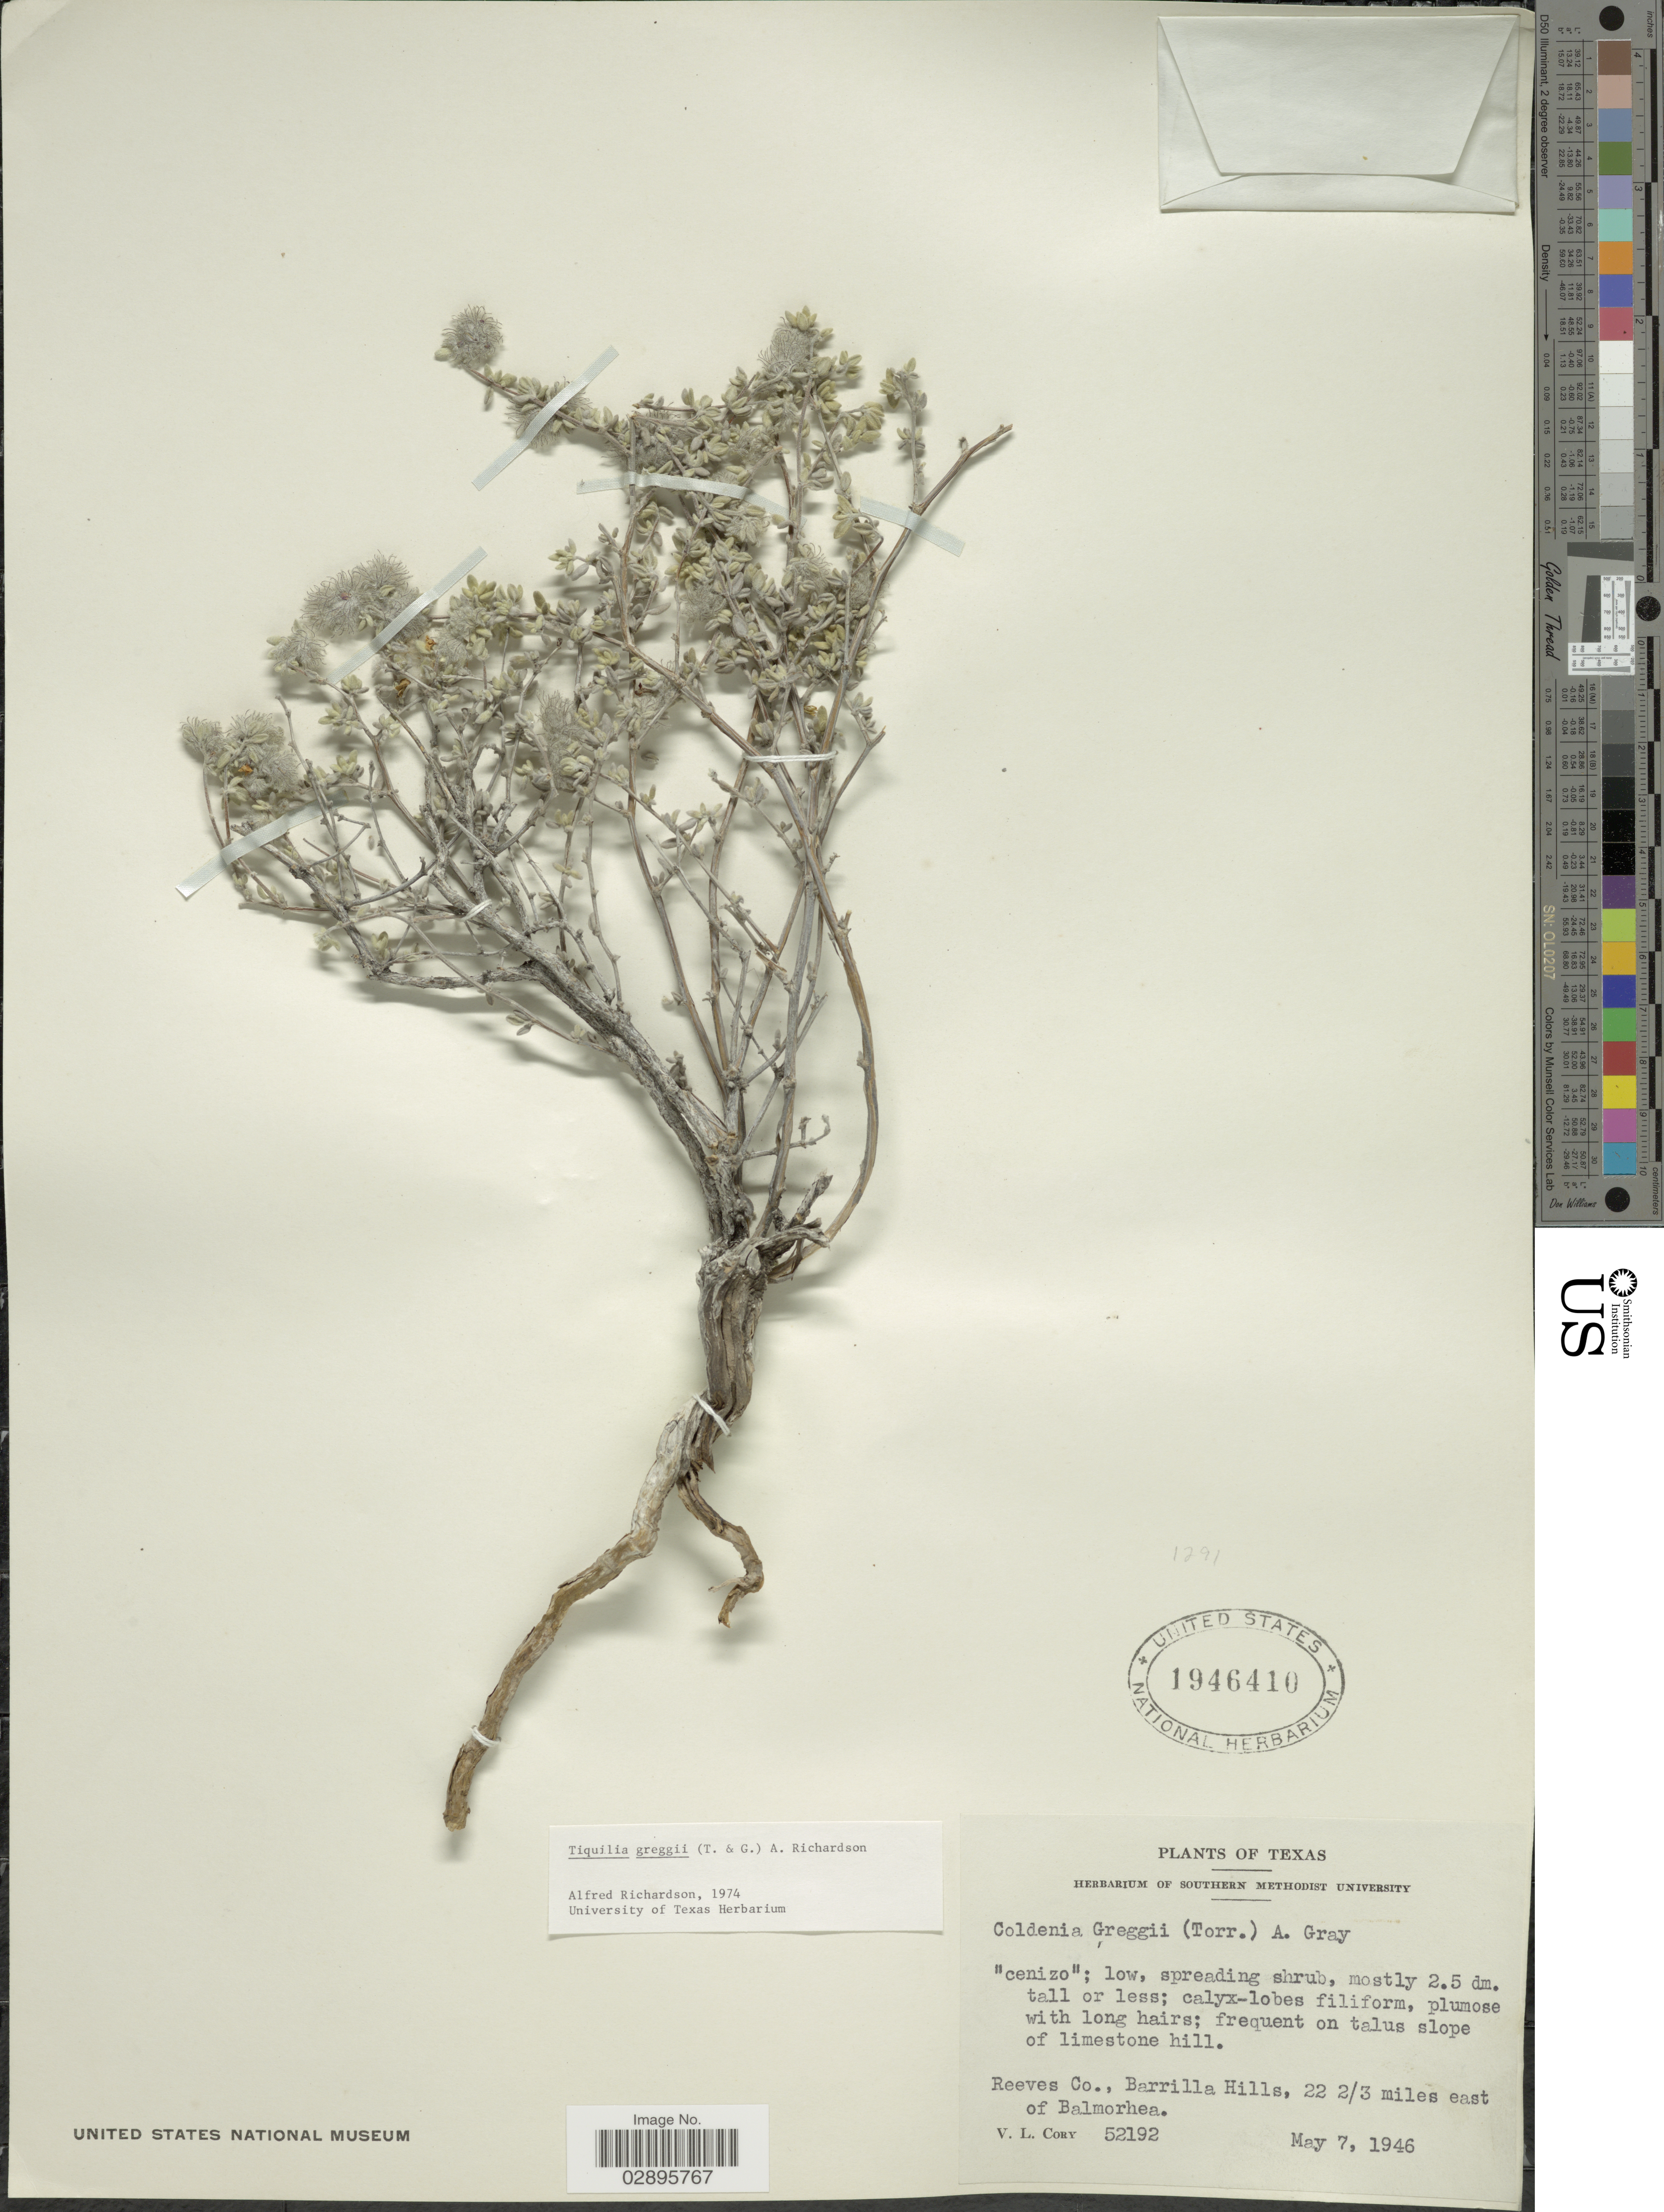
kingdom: Plantae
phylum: Tracheophyta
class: Magnoliopsida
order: Boraginales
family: Ehretiaceae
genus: Tiquilia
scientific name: Tiquilia greggii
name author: (Torr.) A.T. Richardson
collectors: V. Cory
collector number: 52192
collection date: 1946-05-07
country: United States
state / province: Texas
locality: Reeves Co., Barrilla Hills, 22 2/3 miles east of Balmorhea.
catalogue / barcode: US 1946410